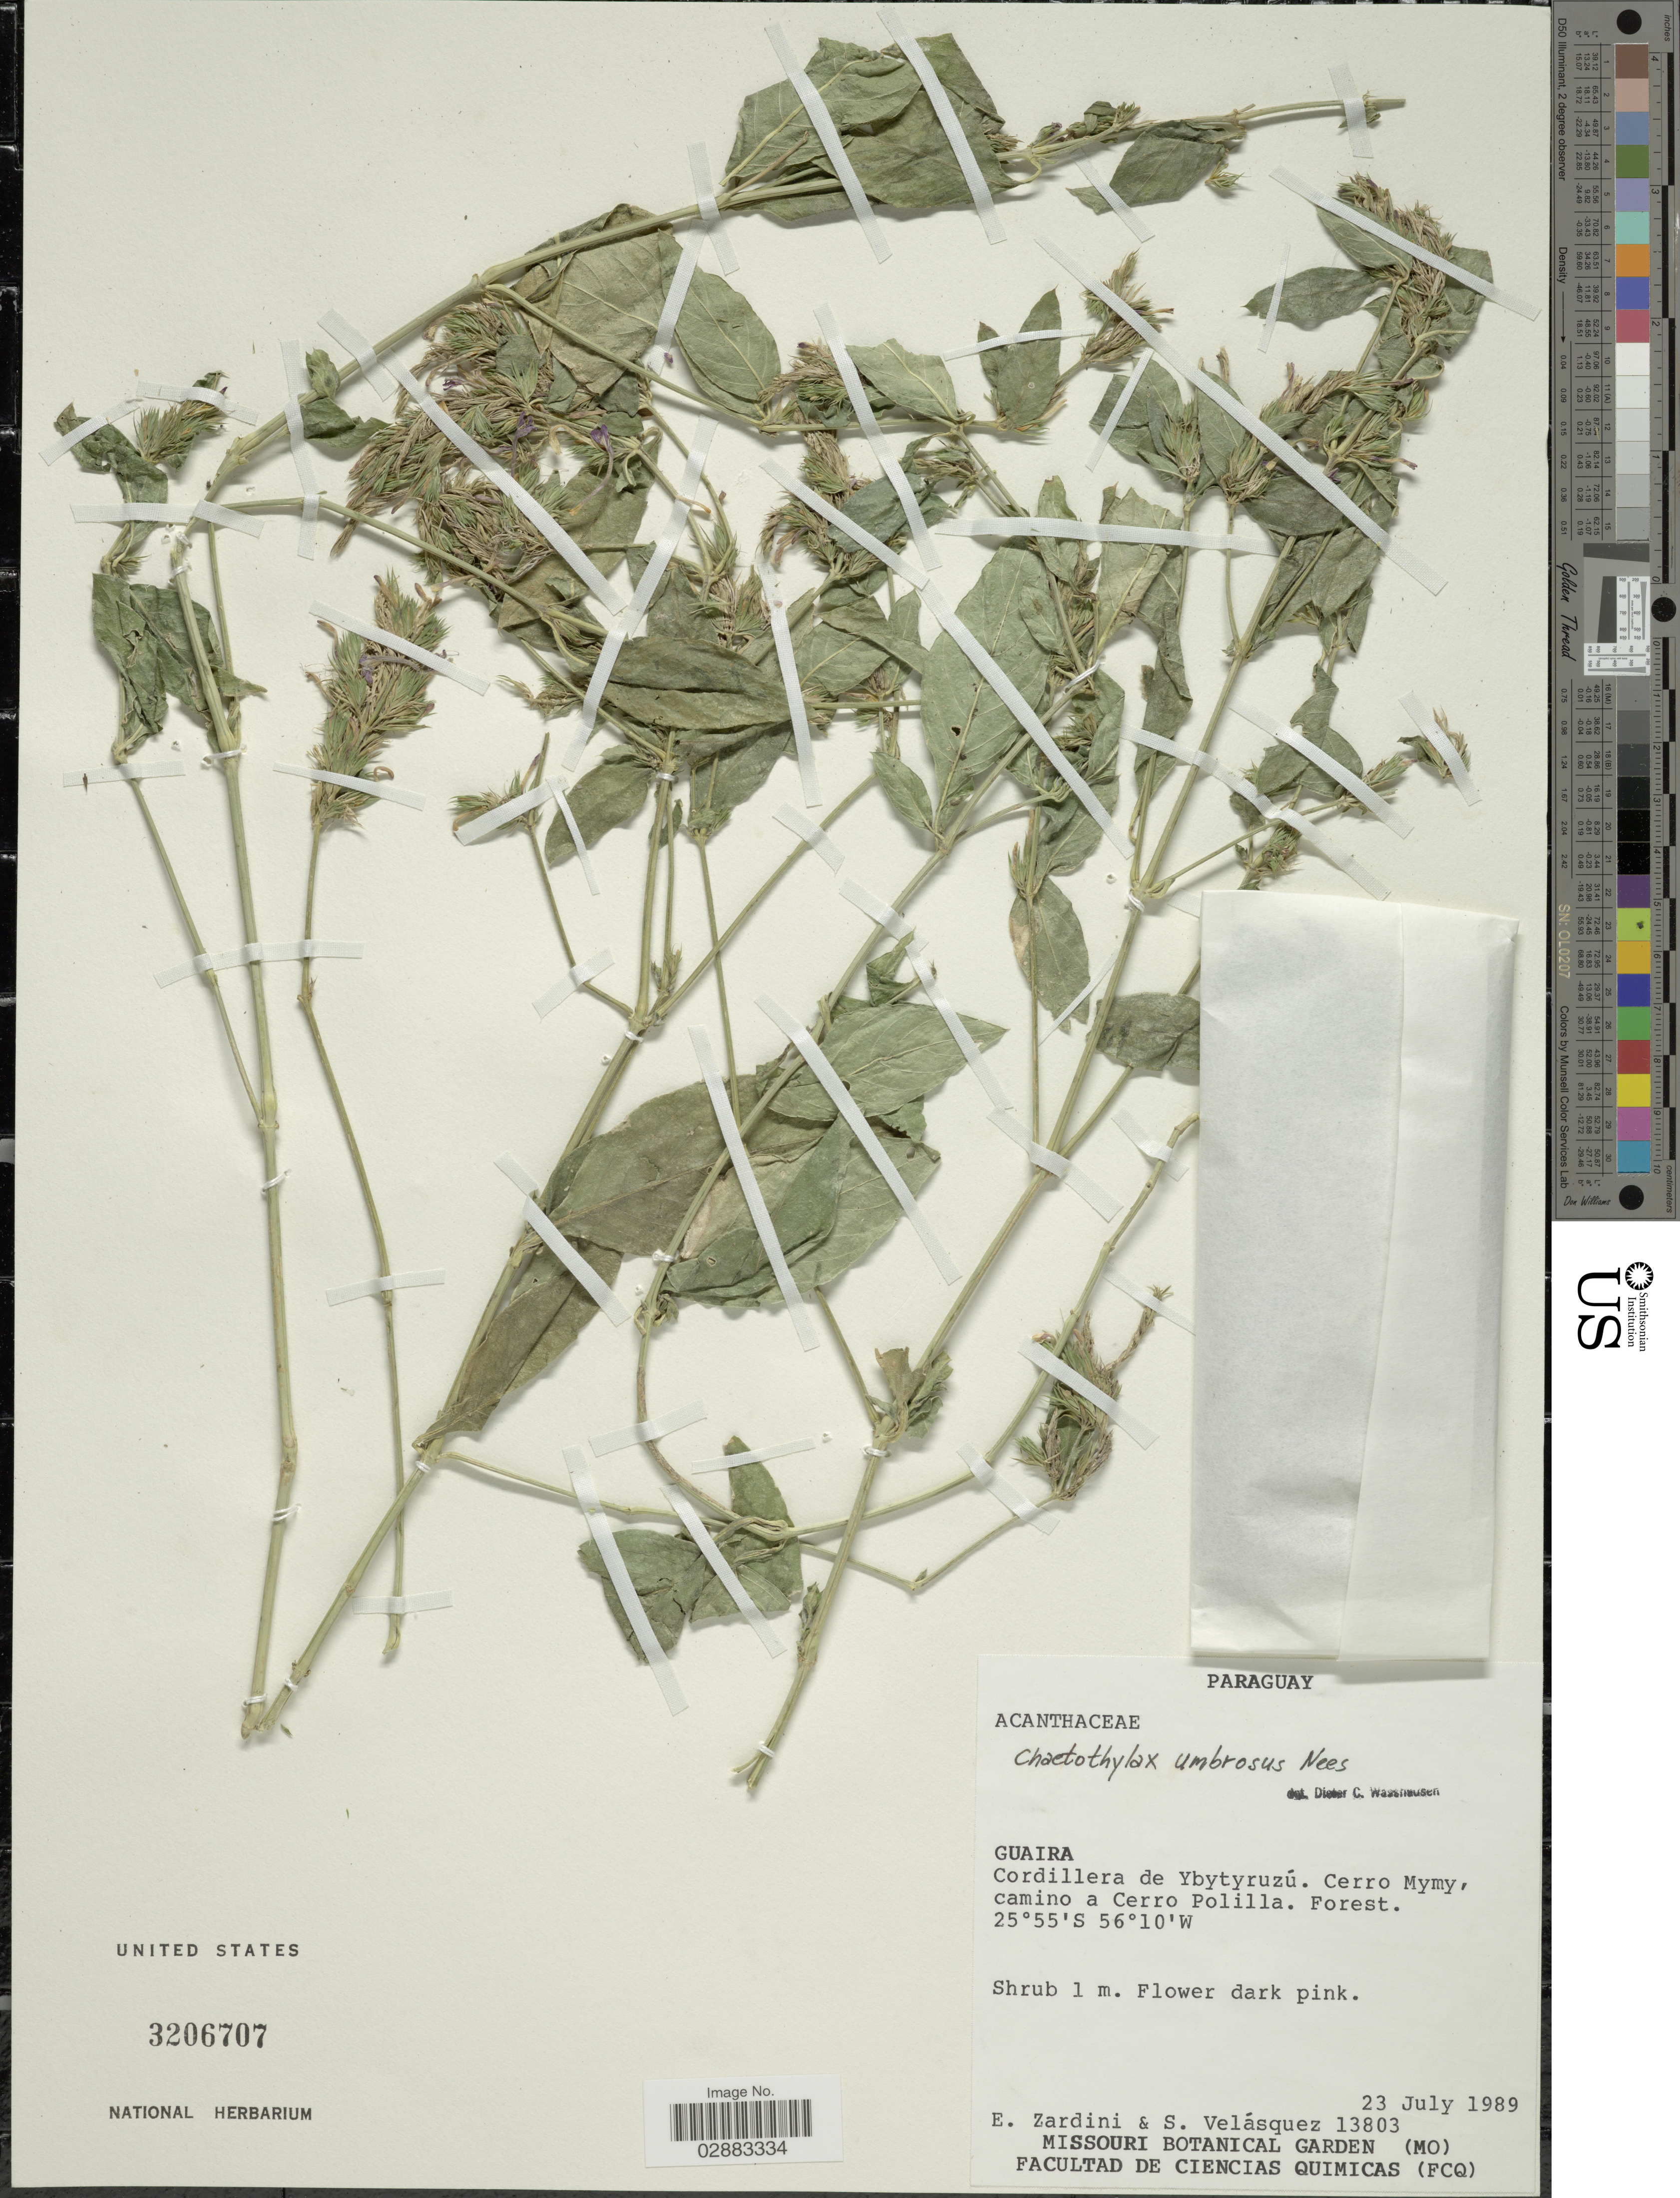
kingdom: Plantae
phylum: Tracheophyta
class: Magnoliopsida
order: Lamiales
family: Acanthaceae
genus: Justicia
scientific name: Justicia goudotii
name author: V.A.W. Graham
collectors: E. Zardini & S. Velasquez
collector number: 13803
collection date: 1989-07-23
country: Paraguay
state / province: Guaira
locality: Cordillera de Ybytyruzú. Cerro Mymy, camino a Cerro Polilla.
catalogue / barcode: US 3206707